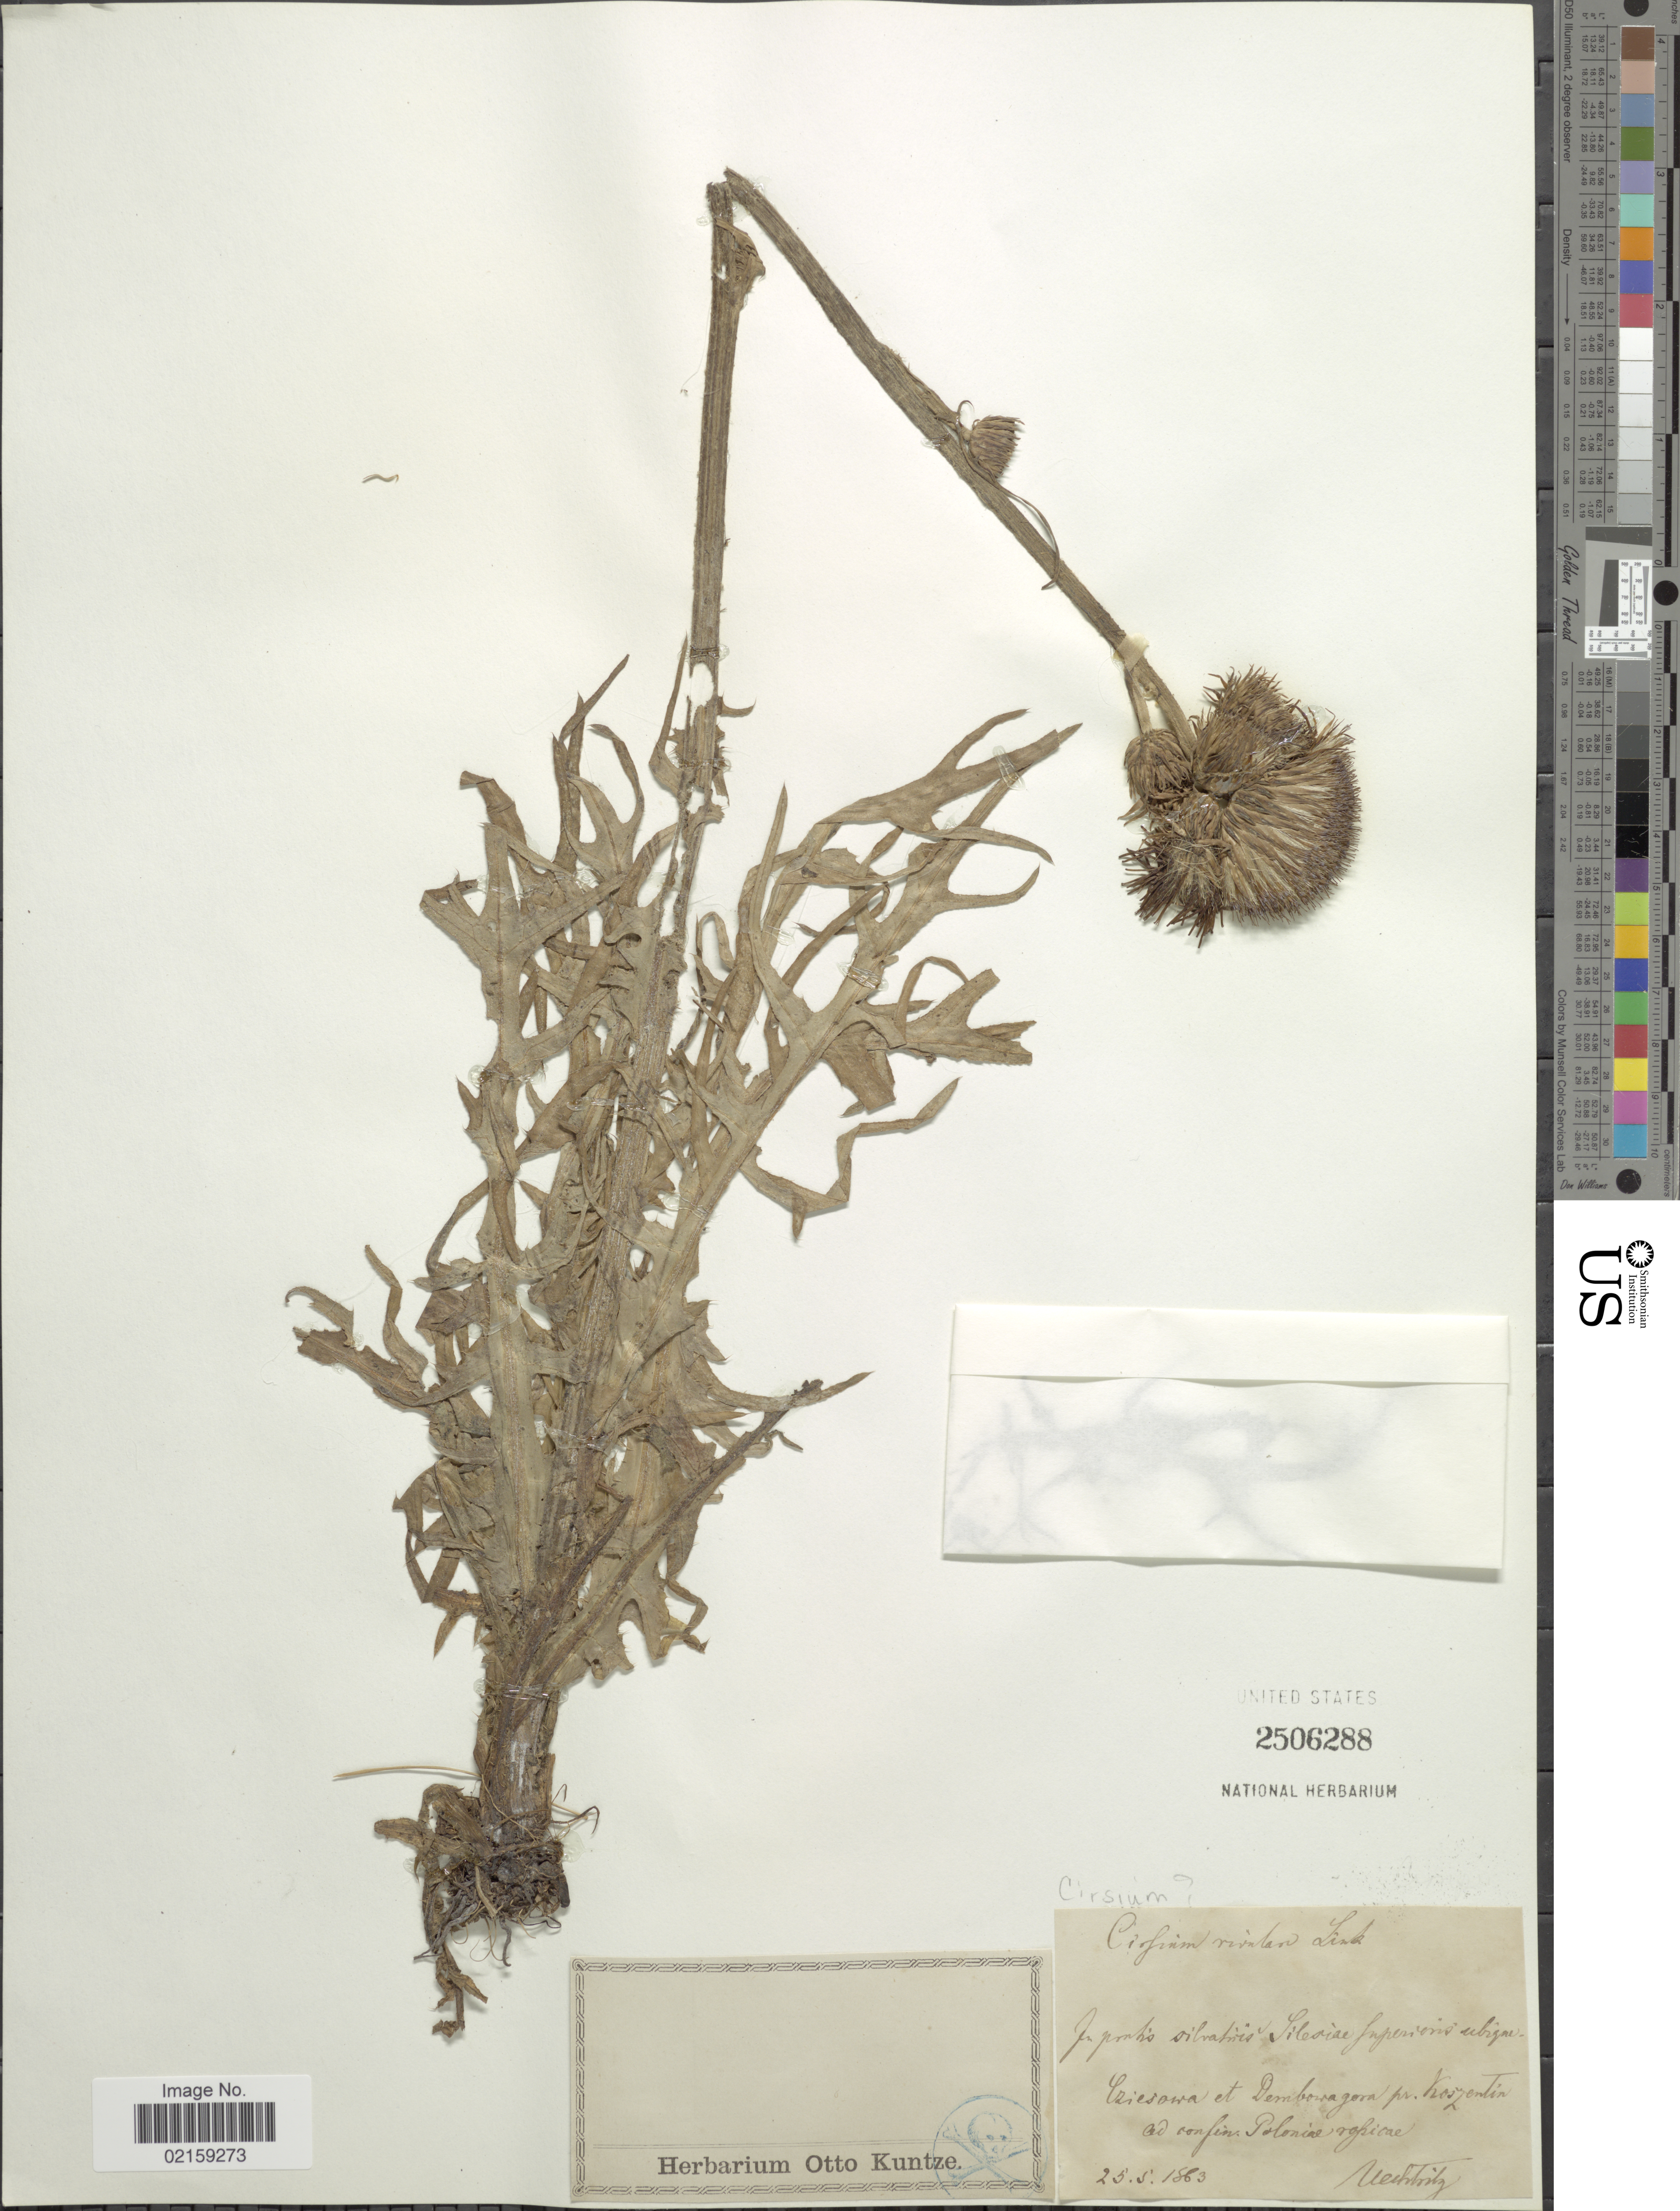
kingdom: Plantae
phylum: Tracheophyta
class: Magnoliopsida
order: Asterales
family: Asteraceae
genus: Cirsium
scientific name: Cirsium sp.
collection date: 1863-05-25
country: Poland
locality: Silesia, Dembowa Gora, near Koszalin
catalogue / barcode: US 2506288